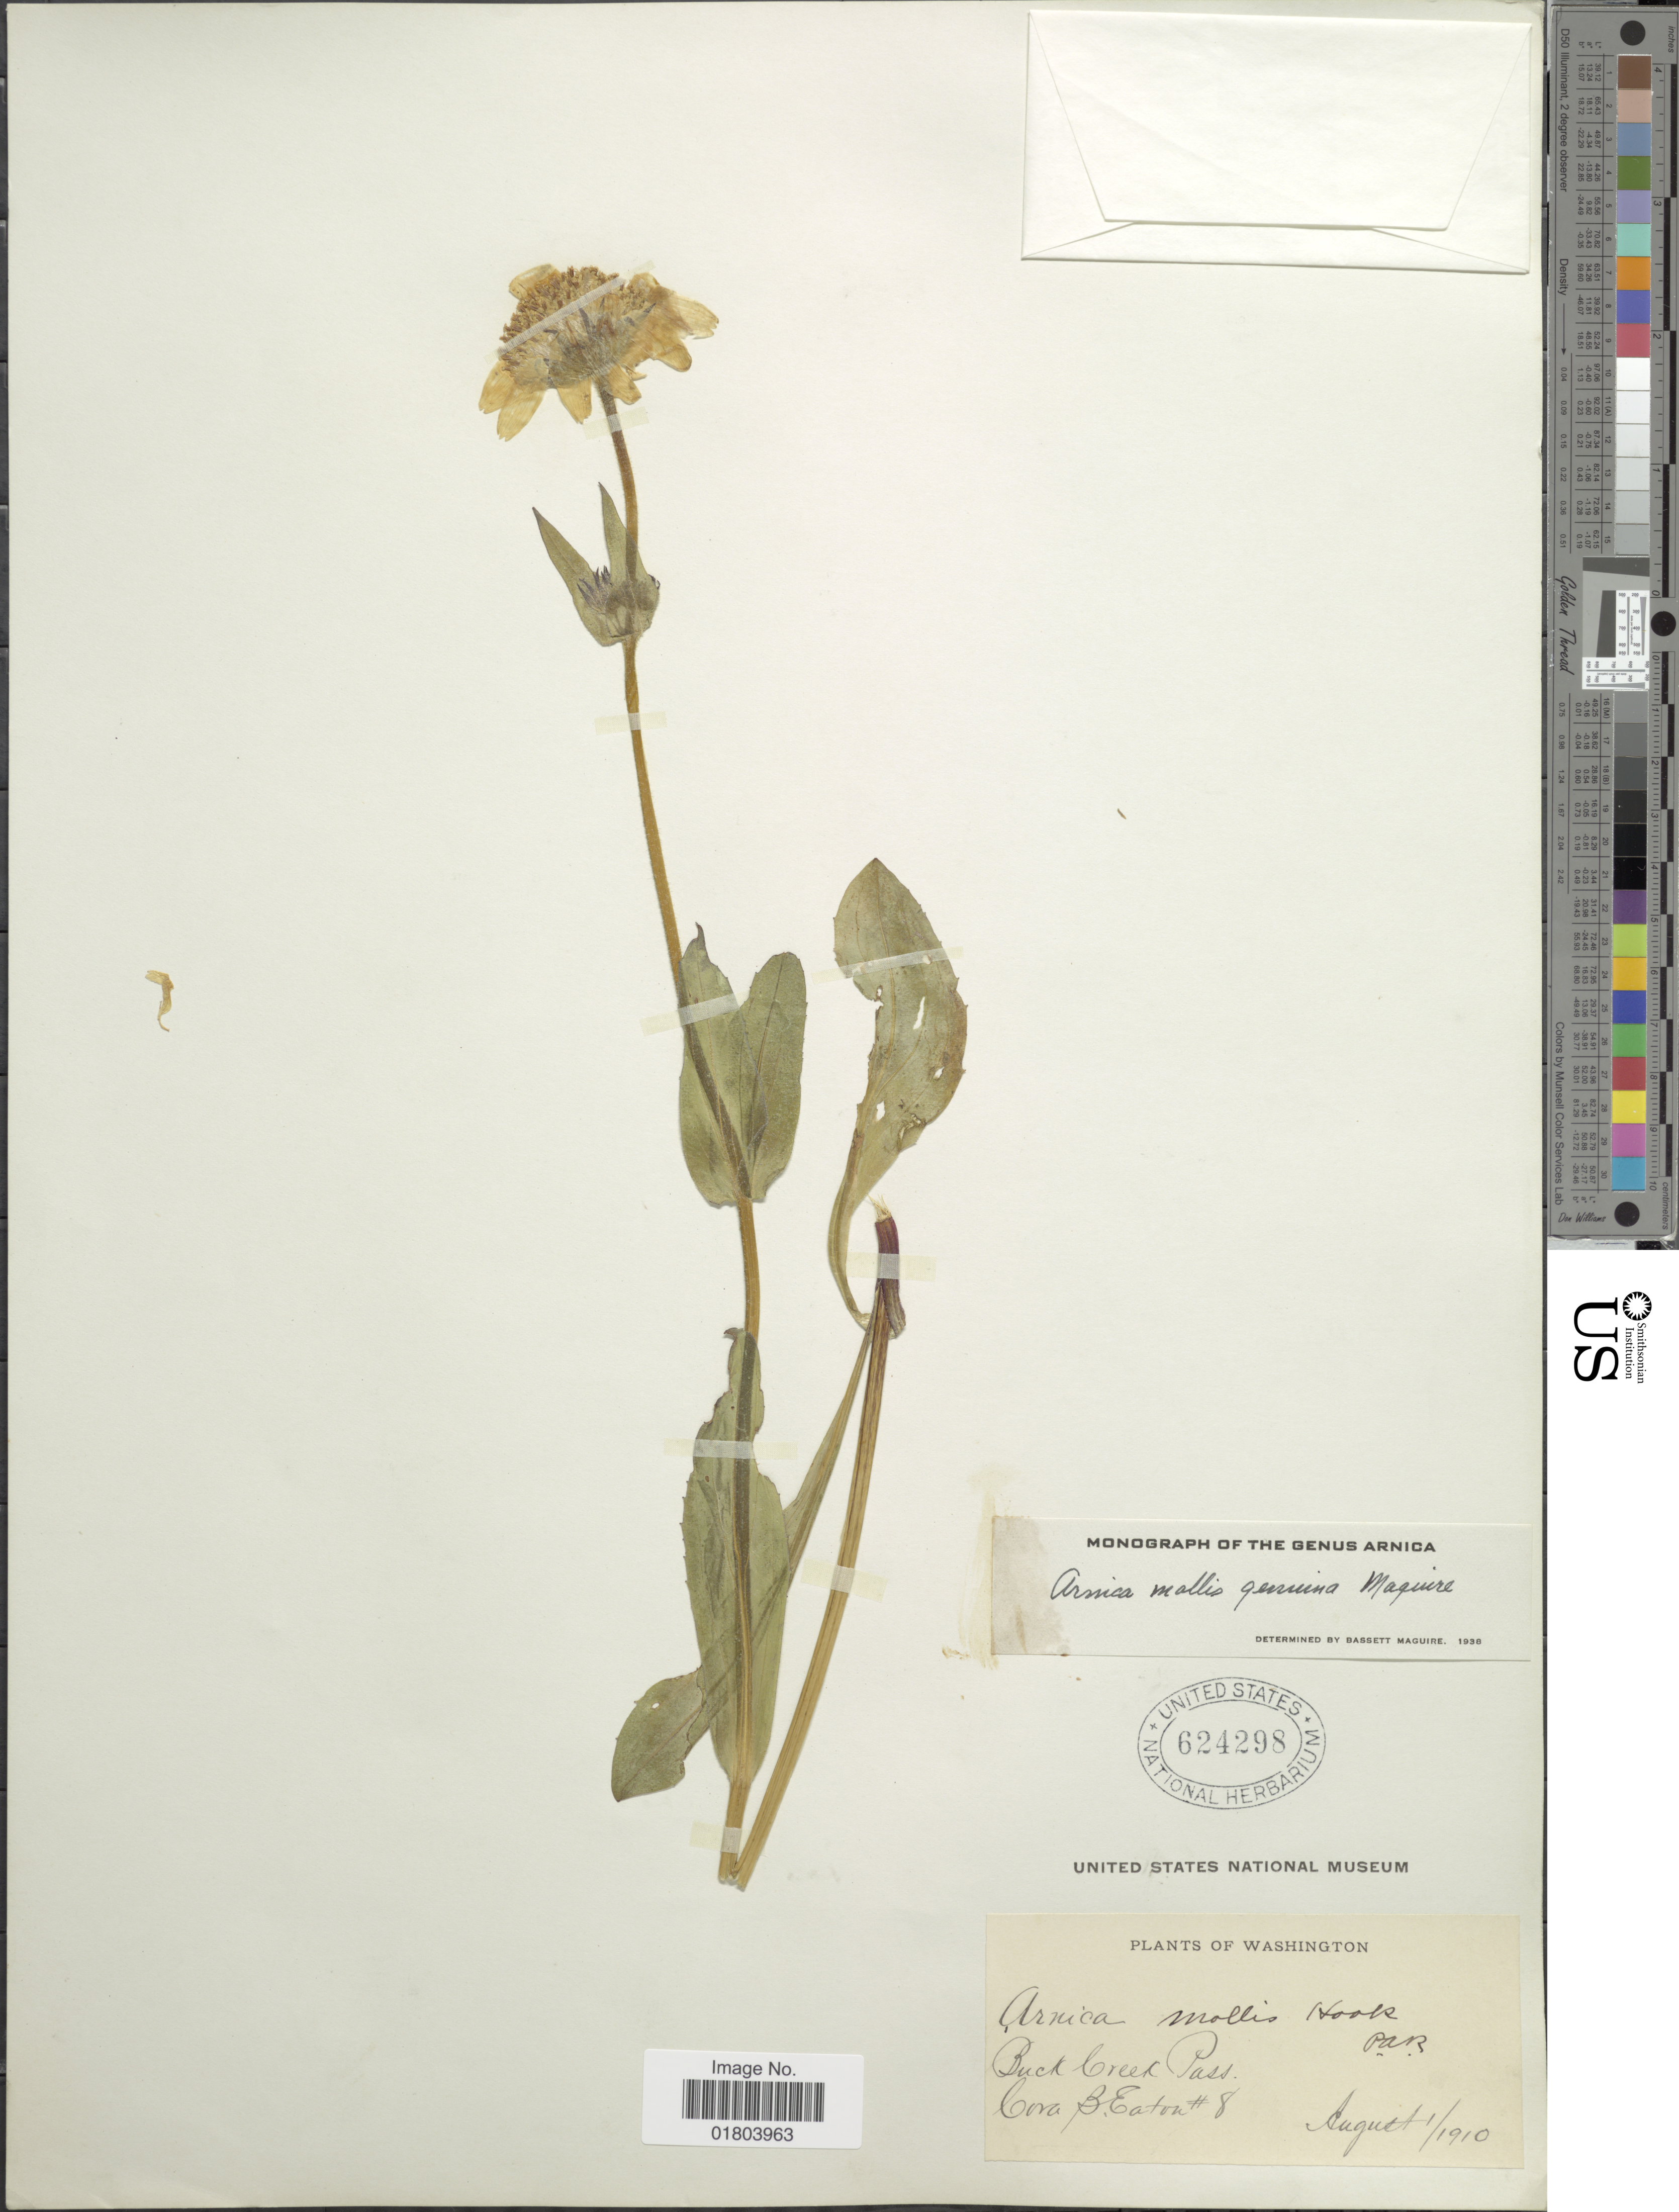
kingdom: Plantae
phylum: Tracheophyta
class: Magnoliopsida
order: Asterales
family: Asteraceae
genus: Arnica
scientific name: Arnica mollis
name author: Hook.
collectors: C. Eaton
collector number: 8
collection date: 1910-08-01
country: United States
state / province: Washington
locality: Buck Creek Pass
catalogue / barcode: US 624298